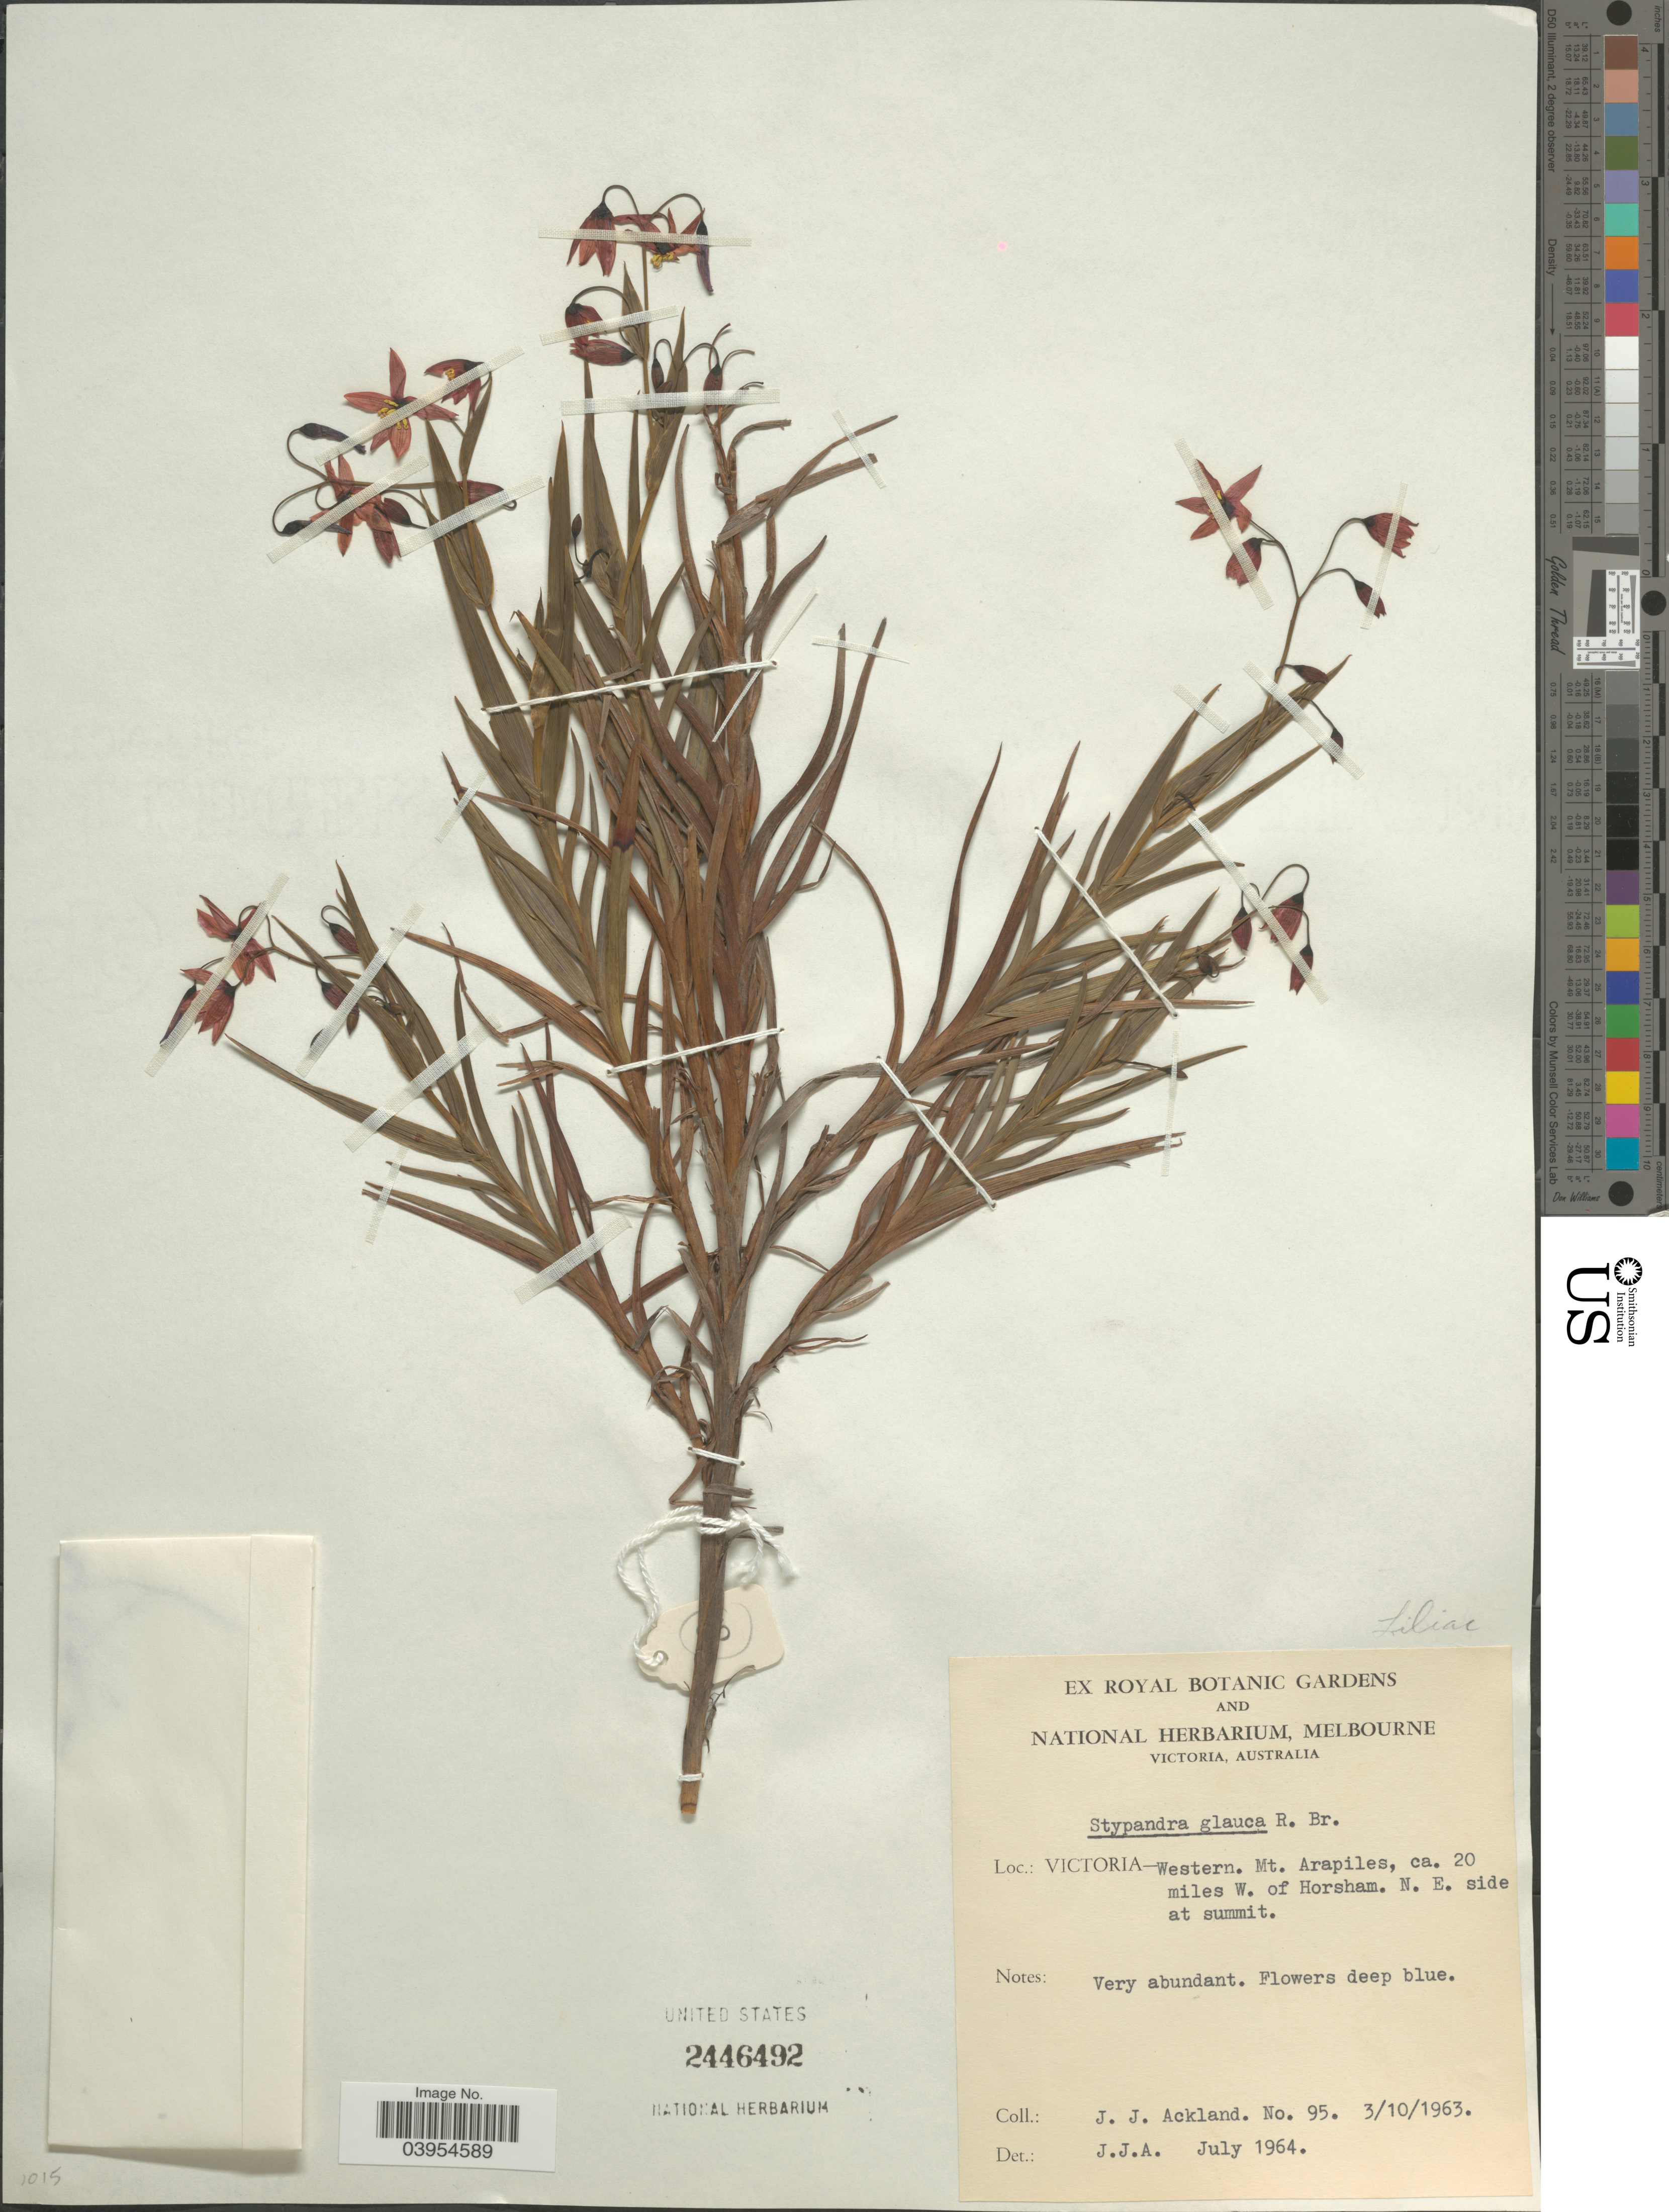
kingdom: Plantae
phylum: Tracheophyta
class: Liliopsida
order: Asparagales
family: Asphodelaceae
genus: Stypandra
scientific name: Stypandra glauca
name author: R. Br.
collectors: J. J. Ackland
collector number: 95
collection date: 1963-10-03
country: Australia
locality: Victoria - Western. Mt. Arapiles, ca. 20 miles W. of Horsham, N. E. side at summit.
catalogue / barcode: US 2446492